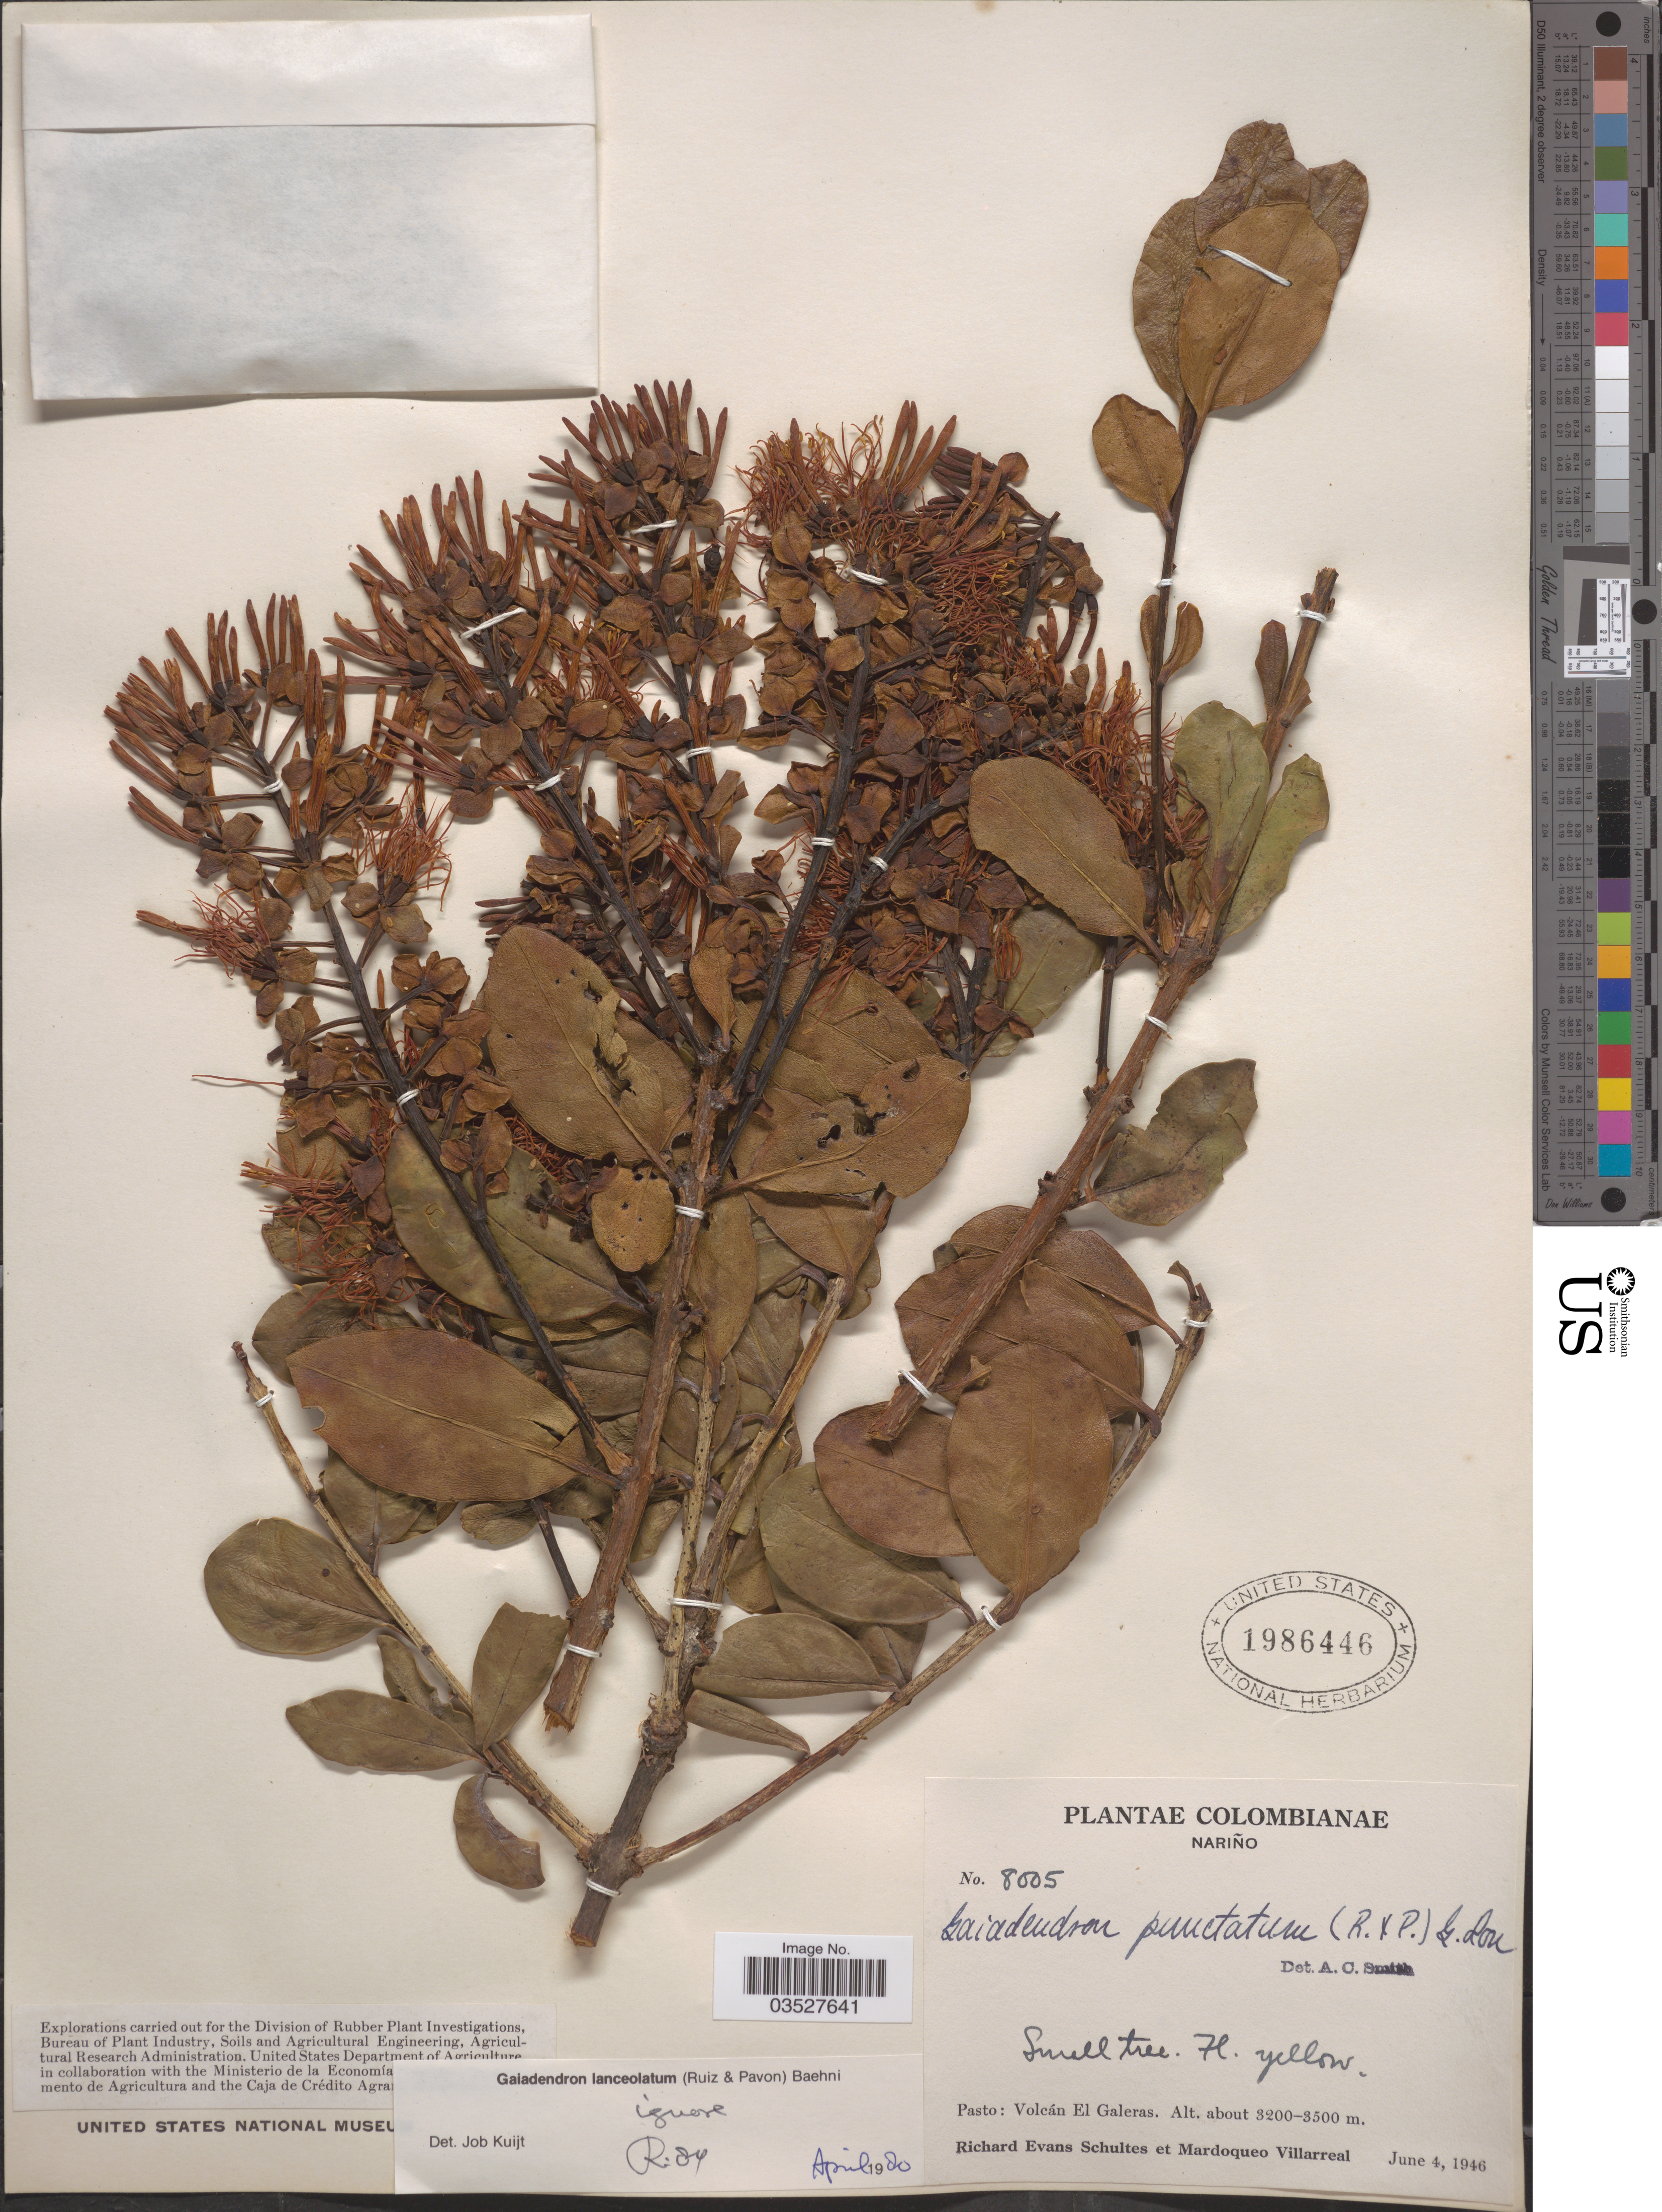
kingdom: Plantae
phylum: Tracheophyta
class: Magnoliopsida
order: Santalales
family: Loranthaceae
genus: Gaiadendron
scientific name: Gaiadendron punctatum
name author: (Ruiz & Pav.) G. Don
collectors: R. E. Schultes & M. Villarreal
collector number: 8005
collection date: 1946-06-04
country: Colombia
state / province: Nariño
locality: Pasto: Volcán El Galeras.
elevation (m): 3200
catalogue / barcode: US 1986446